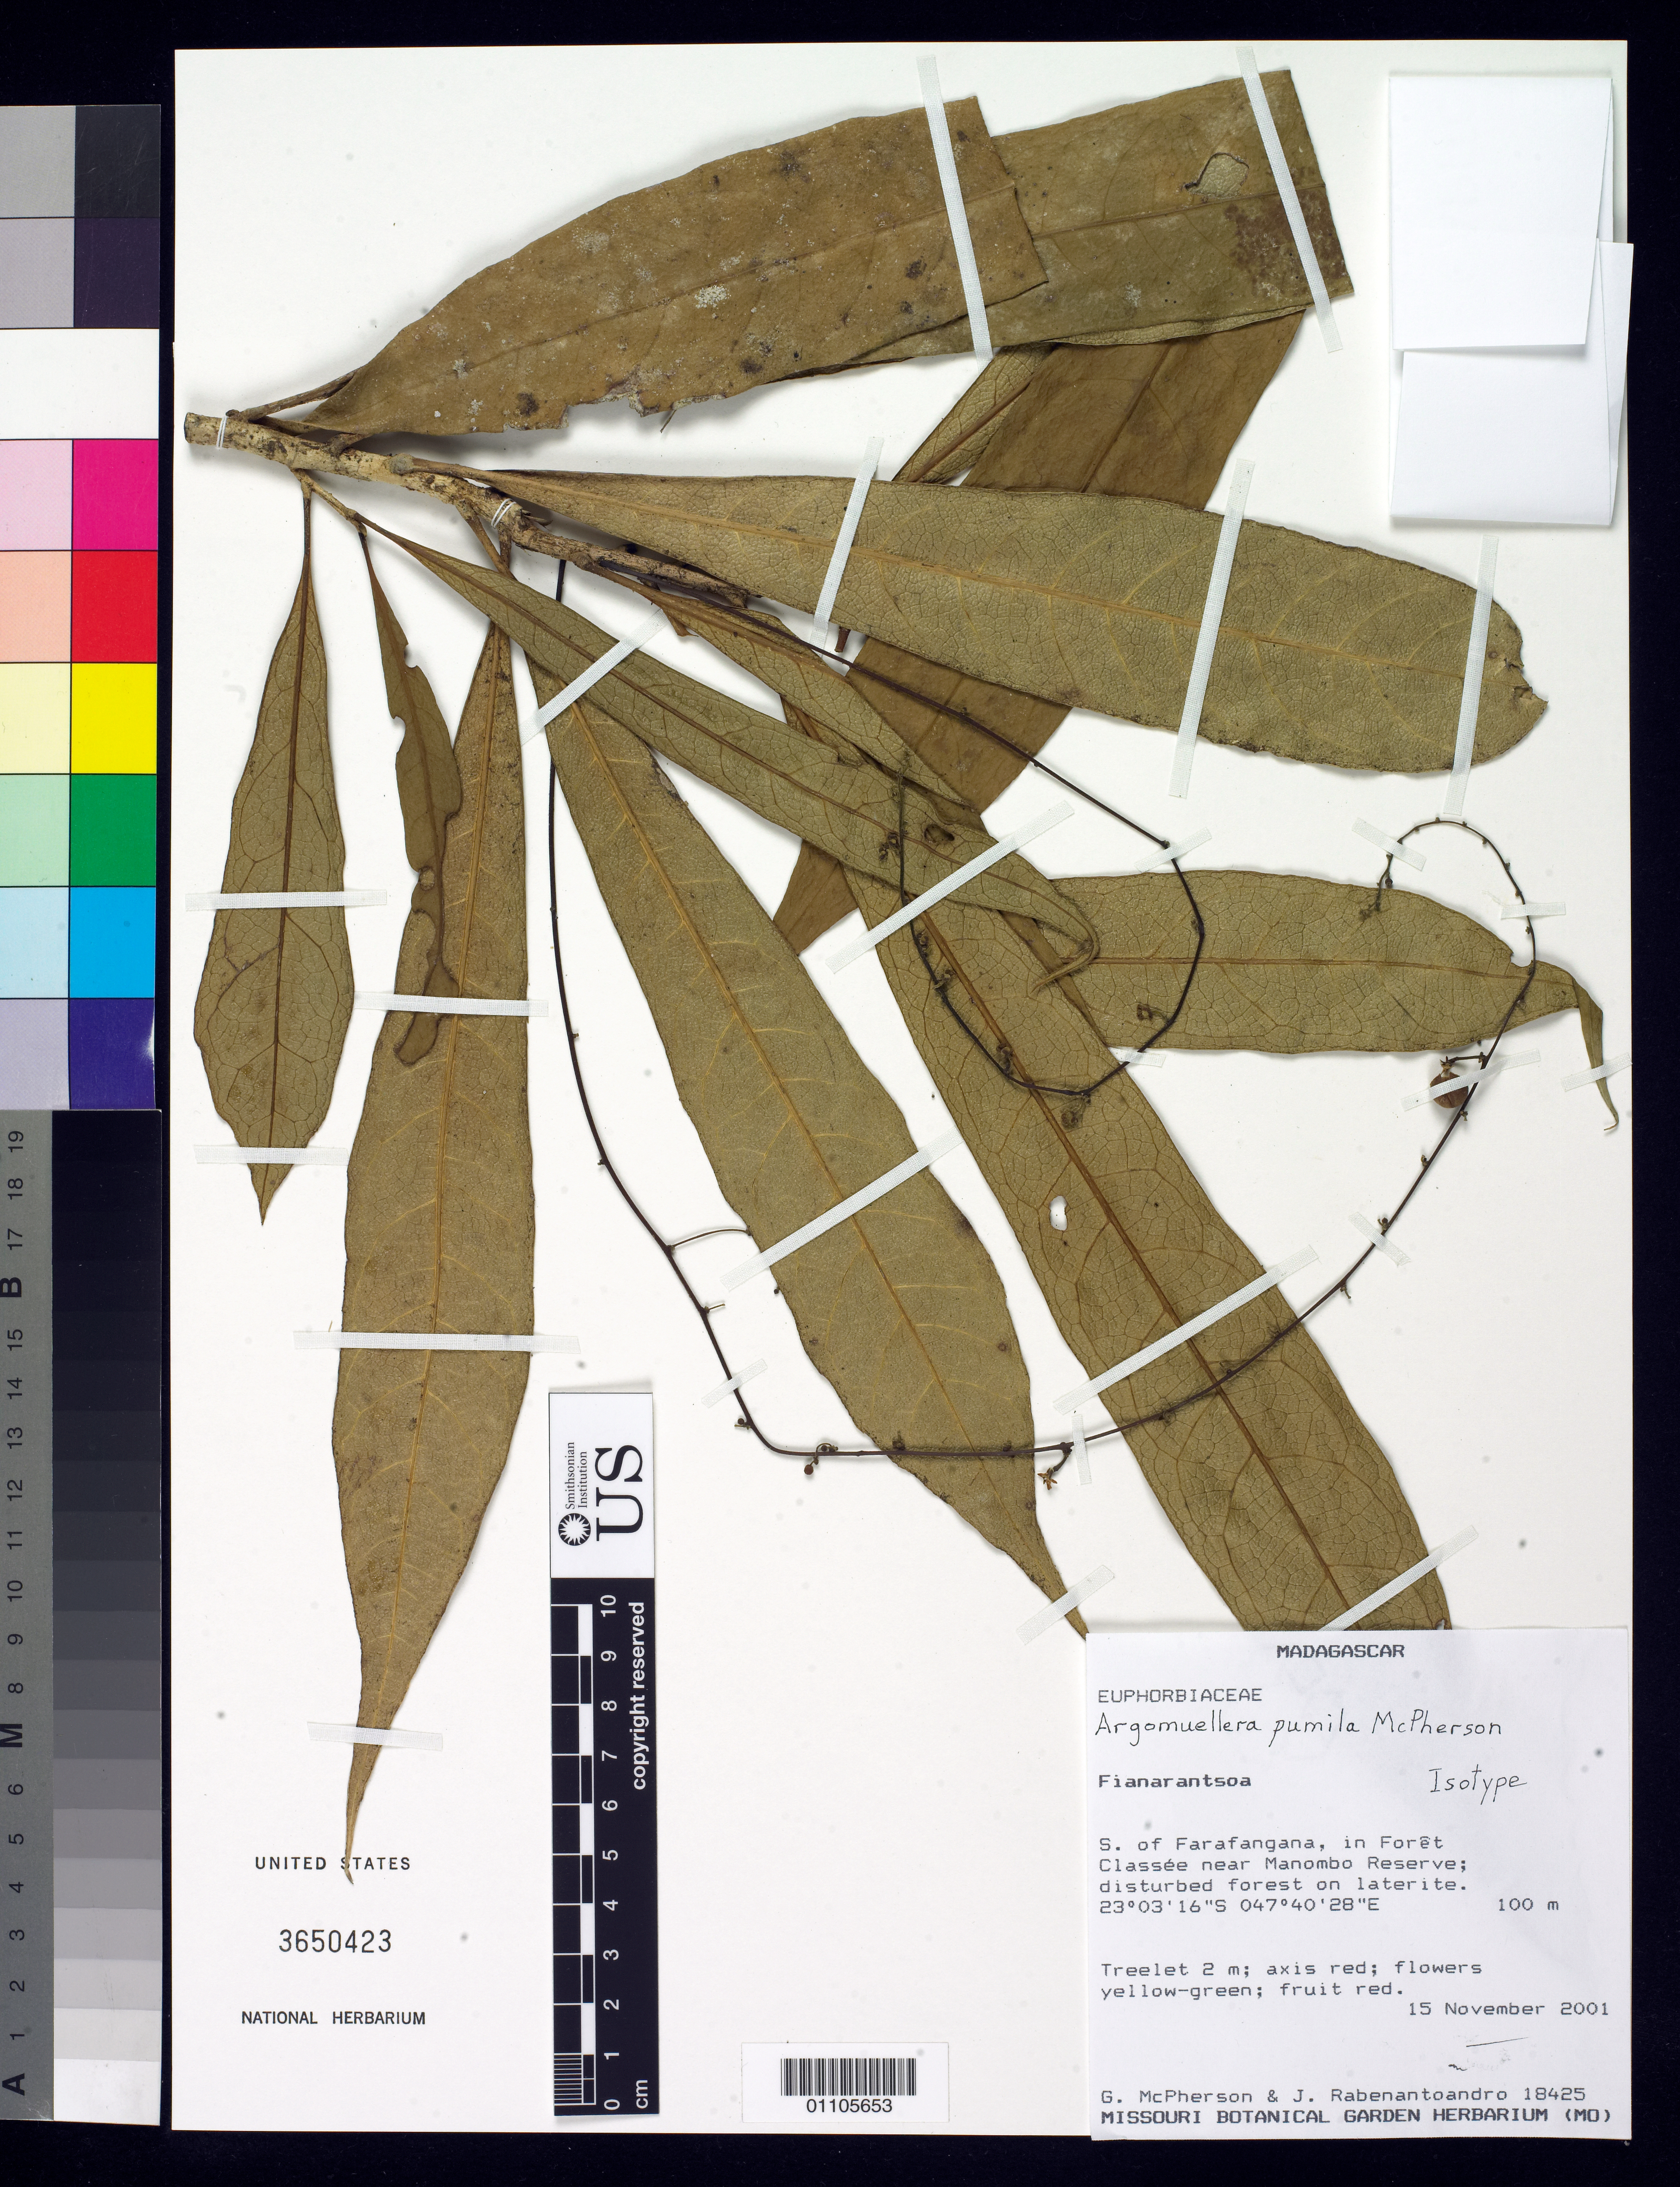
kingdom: Plantae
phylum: Tracheophyta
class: Magnoliopsida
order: Malpighiales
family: Euphorbiaceae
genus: Argomuellera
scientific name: Argomuellera pumila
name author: McPherson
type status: Isotype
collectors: G. D. McPherson & J. Rabenantoandro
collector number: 18425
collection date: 2001-11-15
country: Madagascar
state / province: Atsimo-Atsinanana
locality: Fianarantsoa, S. of Farafangana, in Forêt Classée near Manombo Reserve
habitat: Disturbed forest on laterite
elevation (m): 100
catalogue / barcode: US 3650423